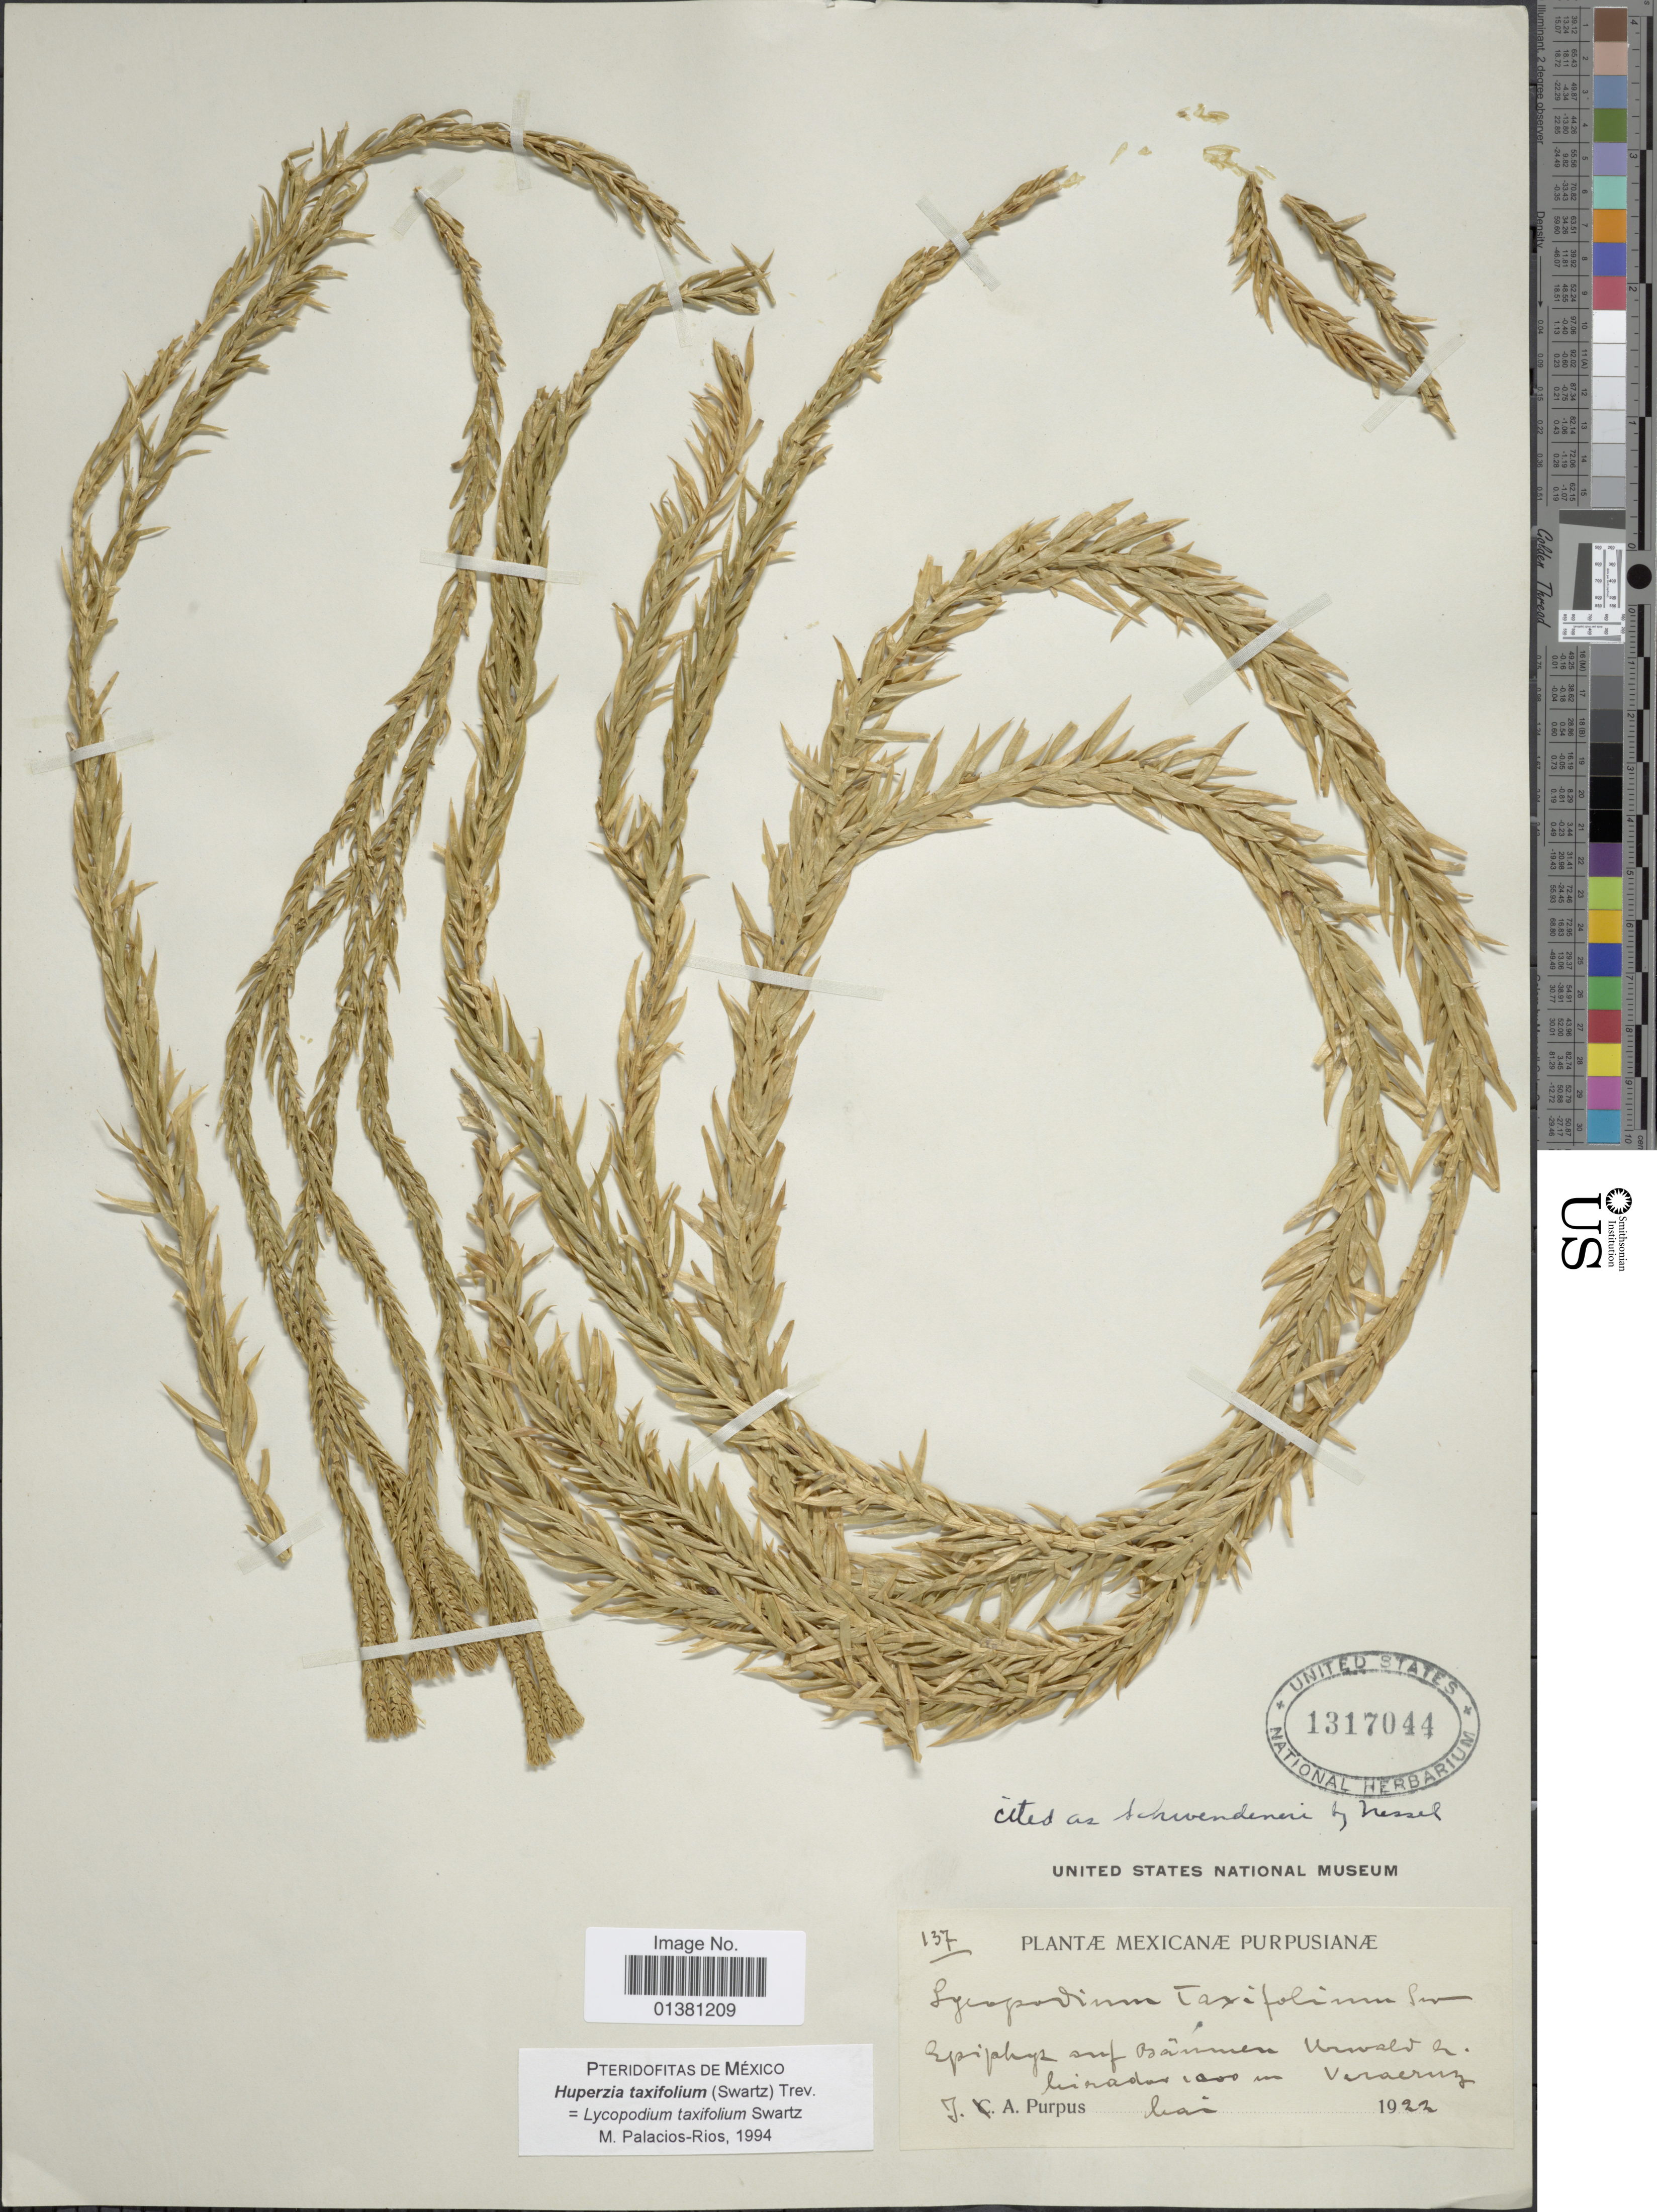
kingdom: Plantae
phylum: Tracheophyta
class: Lycopodiopsida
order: Lycopodiales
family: Lycopodiaceae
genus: Phlegmariurus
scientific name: Phlegmariurus taxifolius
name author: (Sw.) Á. Löve & D. Löve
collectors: J. A. Purpus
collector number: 137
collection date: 1922-05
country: Mexico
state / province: Veracruz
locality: Mirador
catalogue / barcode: US 1317044